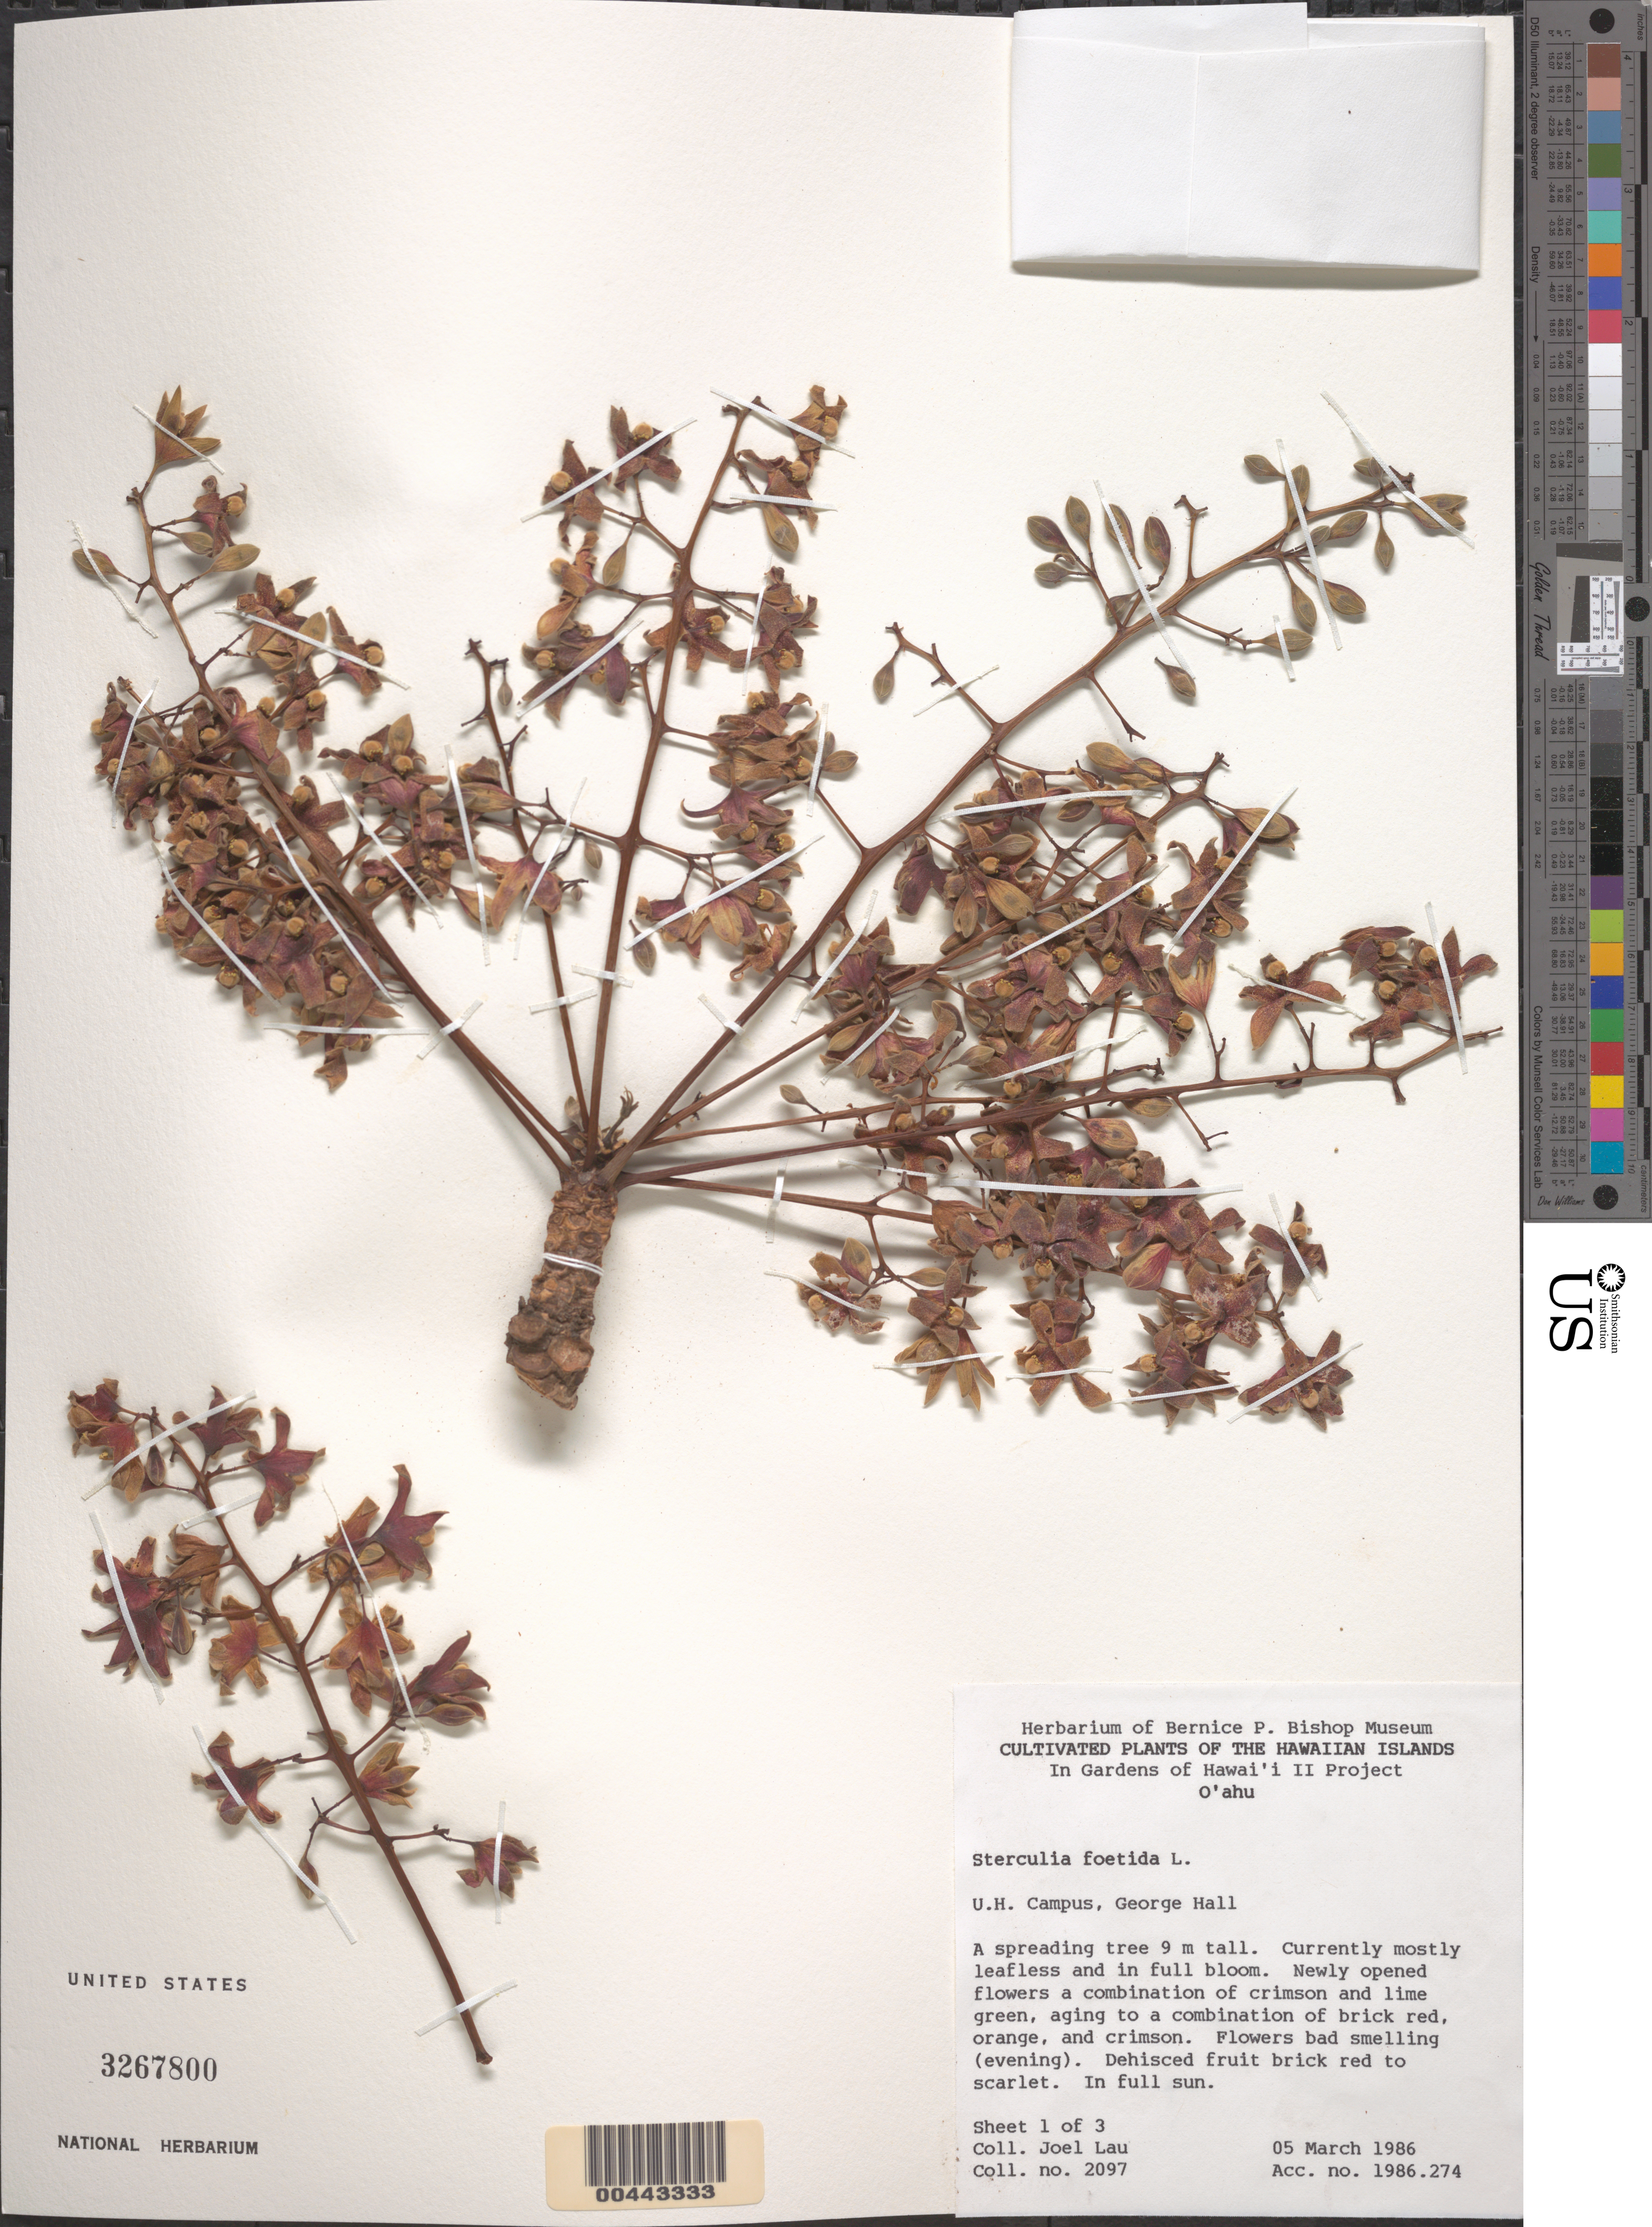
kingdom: Plantae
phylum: Tracheophyta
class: Magnoliopsida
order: Malvales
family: Malvaceae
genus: Sterculia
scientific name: Sterculia foetida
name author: L.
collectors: J. Lau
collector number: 2097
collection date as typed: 5 Mar 1986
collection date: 1986-03-05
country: United States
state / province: Hawaii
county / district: Honolulu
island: Oahu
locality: University of Hawaii Campus, George Hall, Gardens of Hawaii II Project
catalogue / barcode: US 3267800